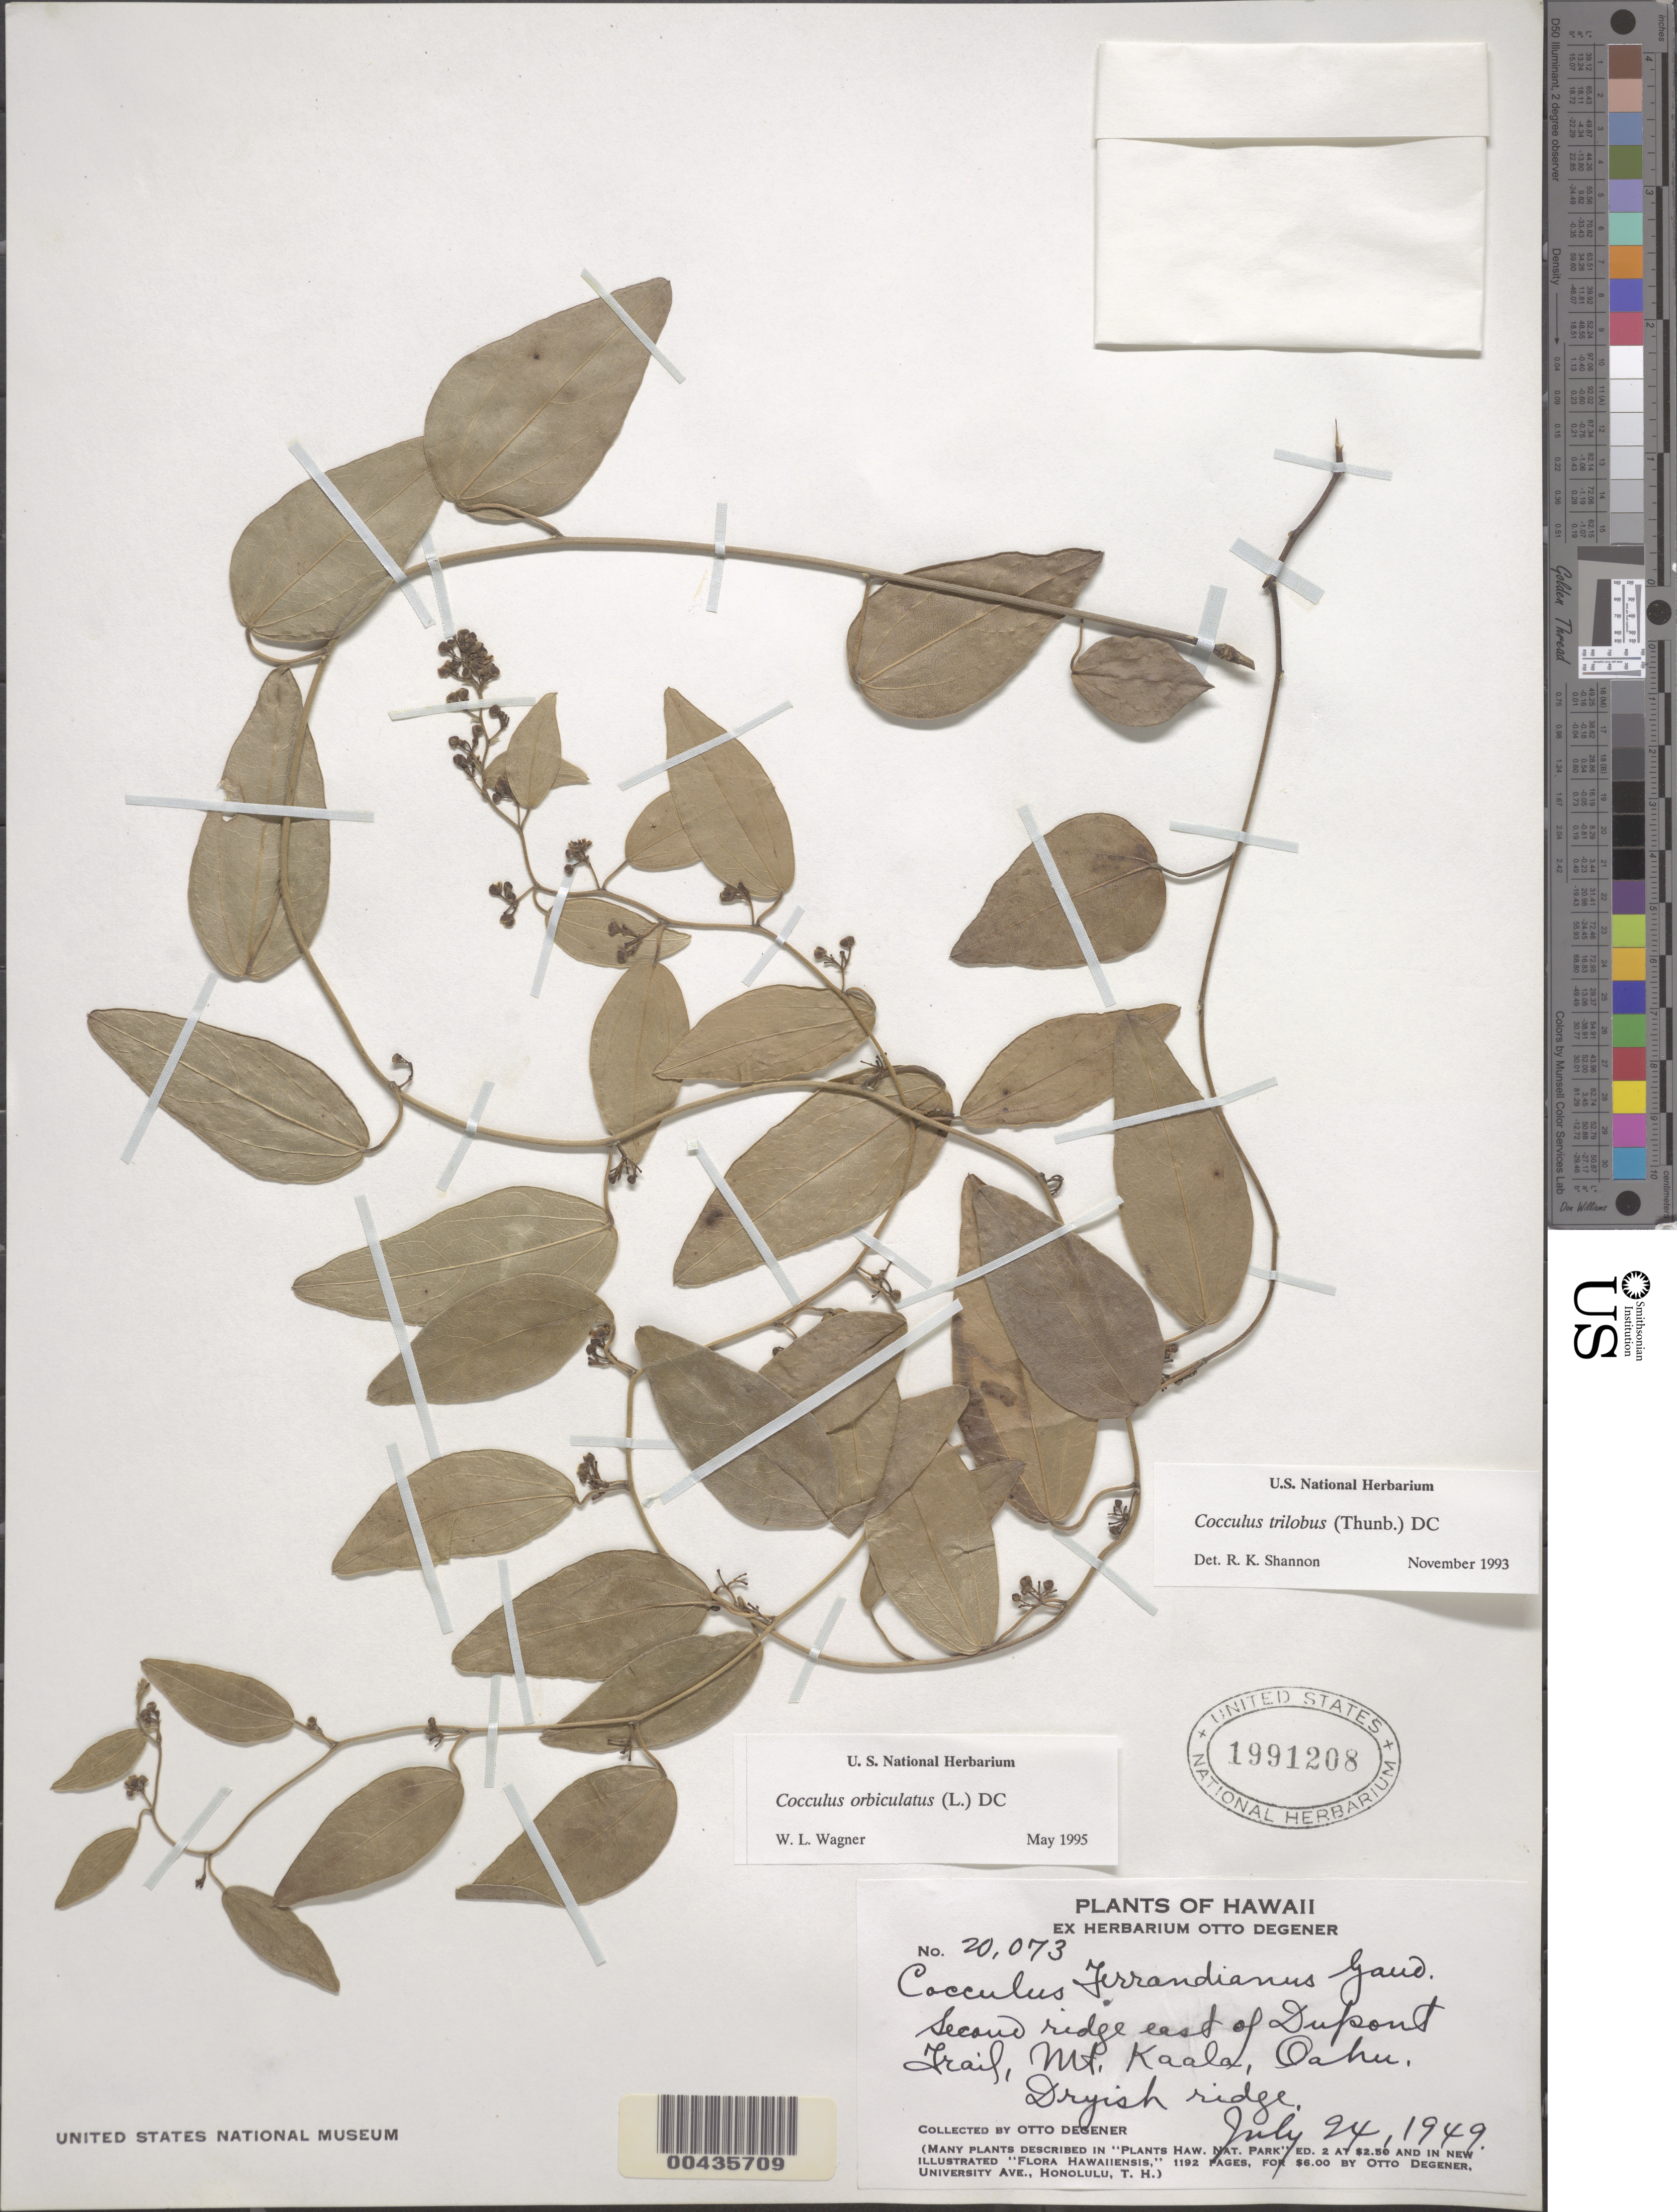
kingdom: Plantae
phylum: Tracheophyta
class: Magnoliopsida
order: Ranunculales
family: Menispermaceae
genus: Cocculus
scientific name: Cocculus orbiculatus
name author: (L.) DC.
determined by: Wagner, W. L., (BOT), Smithsonian Institution - National Museum of Natural History (UNITED STATES)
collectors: O. Degener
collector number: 20073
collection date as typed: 24 Jul 1949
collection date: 1949-07-24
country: United States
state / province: Hawaii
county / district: Honolulu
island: Oahu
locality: Second ridge E of Dupont Trail, Mt. Kaala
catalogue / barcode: US 1991208